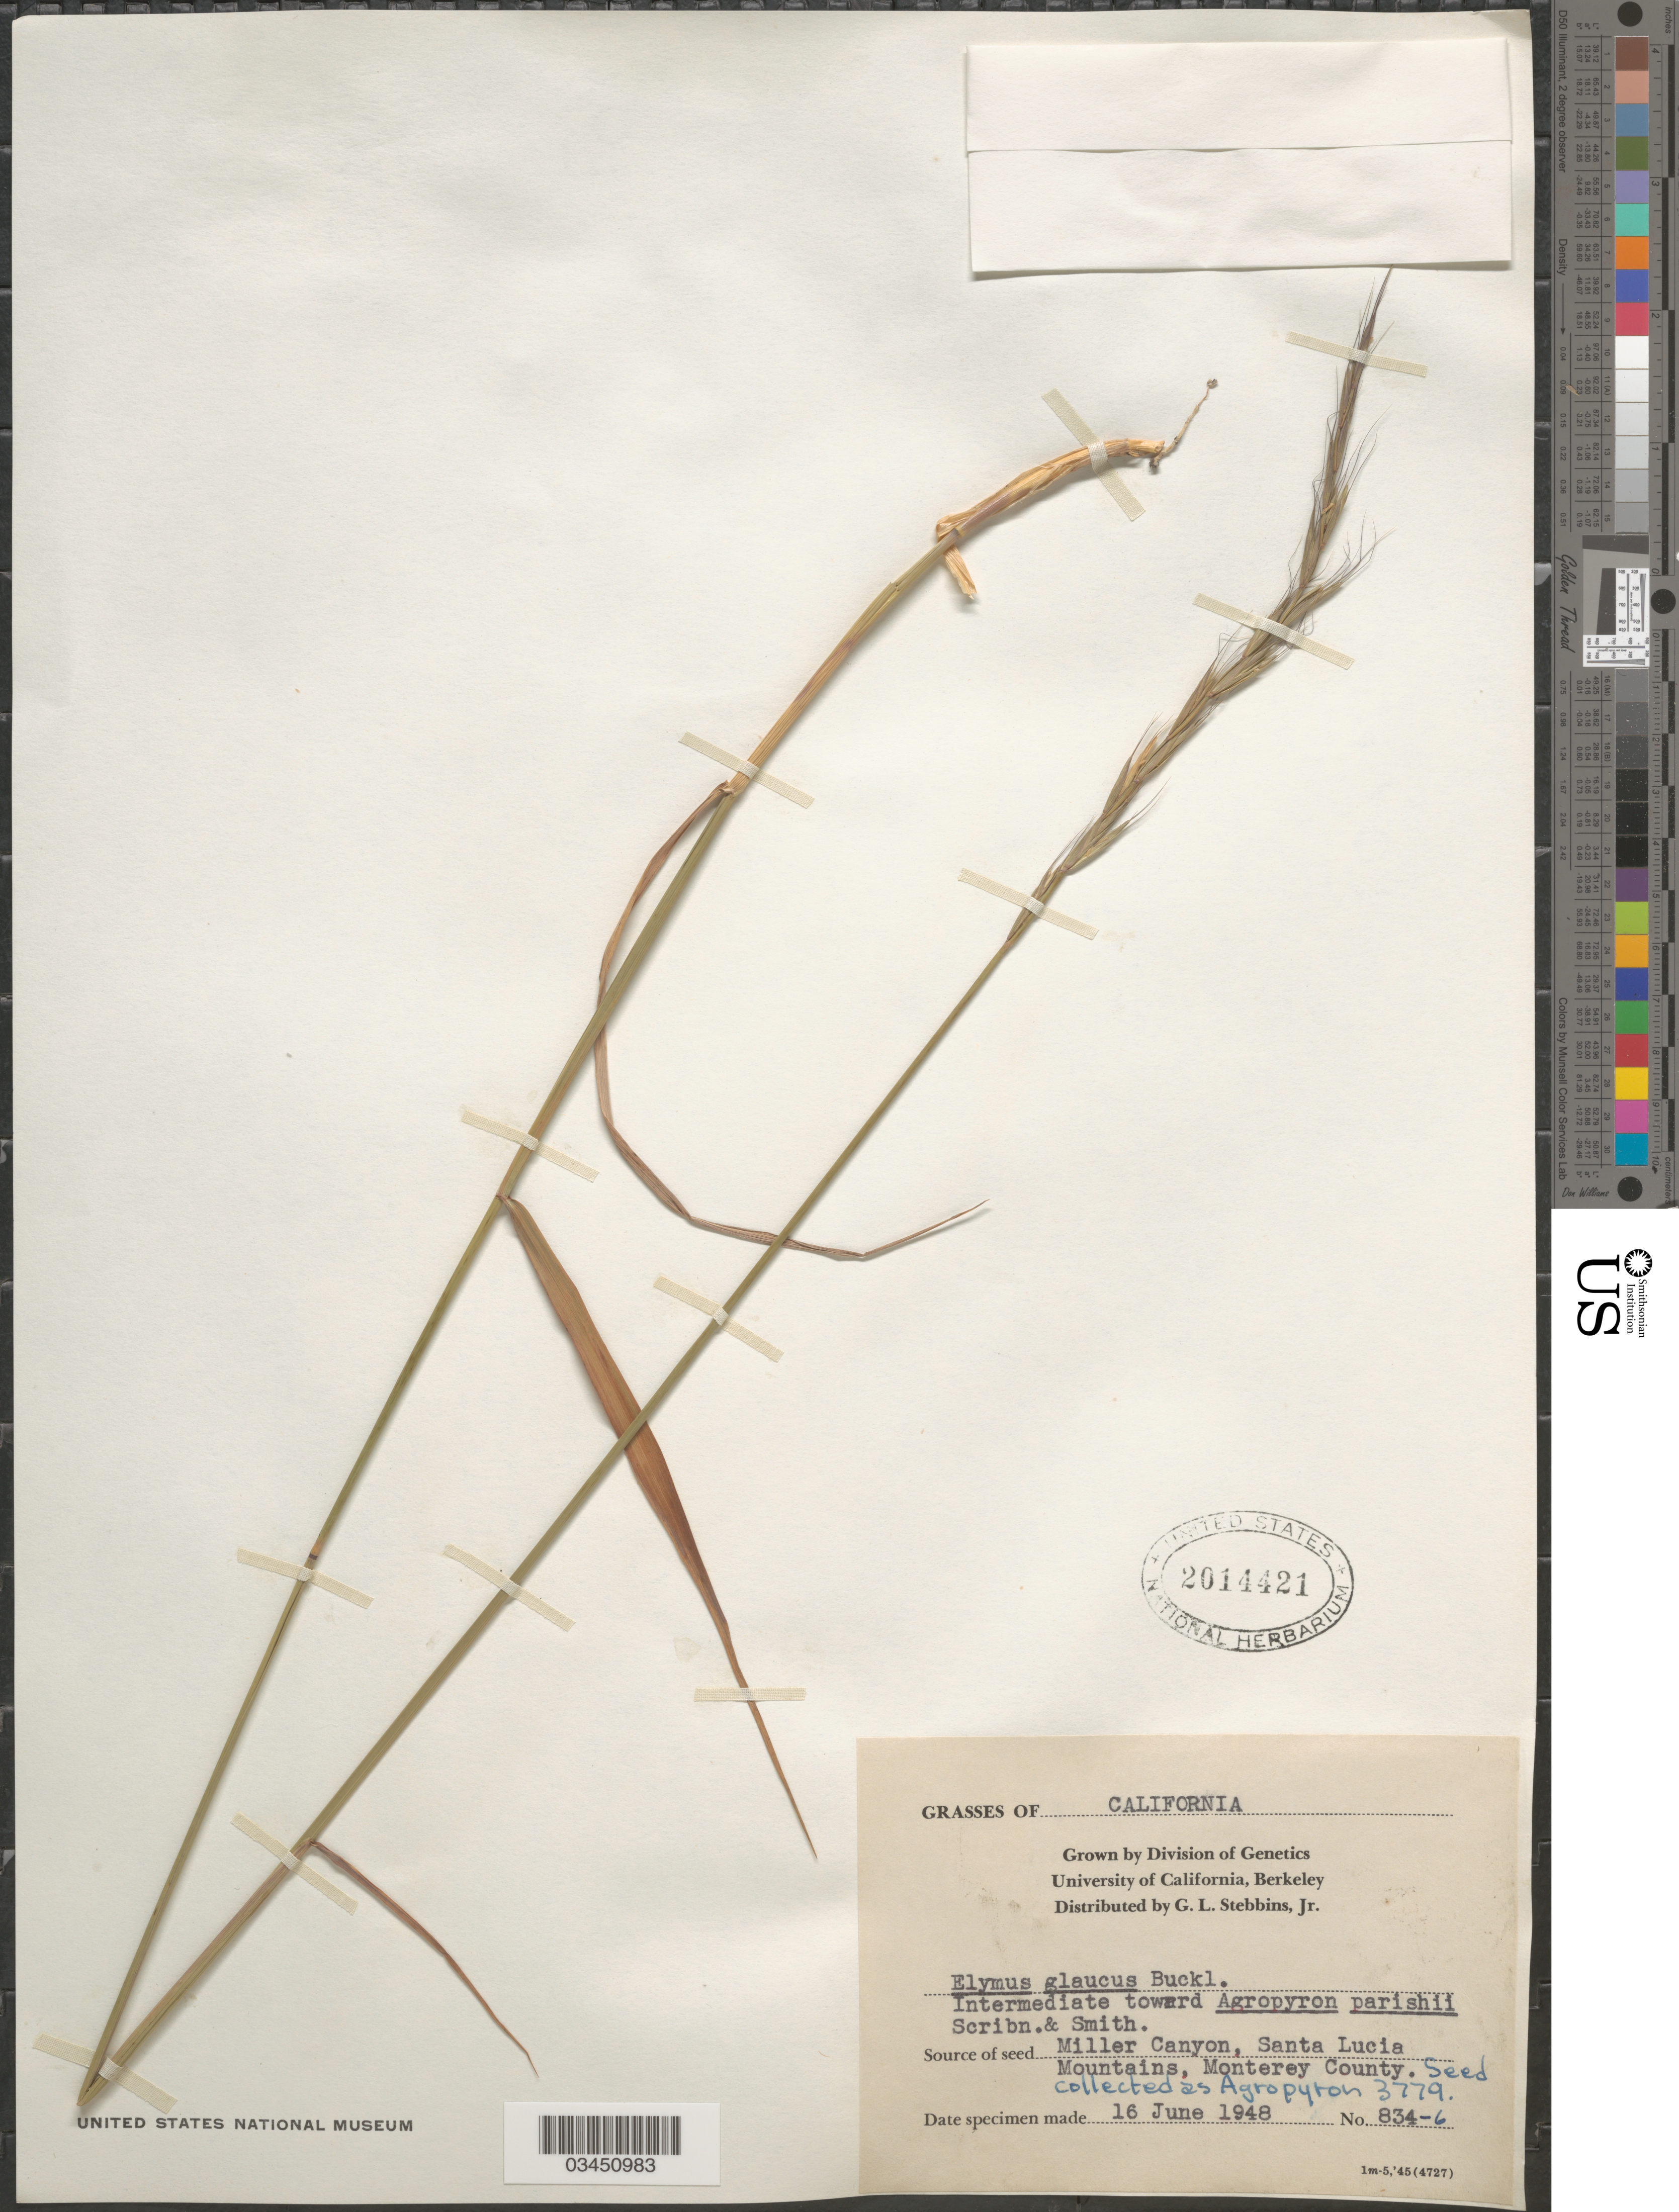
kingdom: Plantae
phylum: Tracheophyta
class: Liliopsida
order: Poales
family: Poaceae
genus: Elymus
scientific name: Elymus glaucus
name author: Buckley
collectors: G. L. Stebbins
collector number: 834-6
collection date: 1948-06-16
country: United States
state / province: California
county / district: Alameda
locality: University of California, Berkeley.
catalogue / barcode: US 2014421